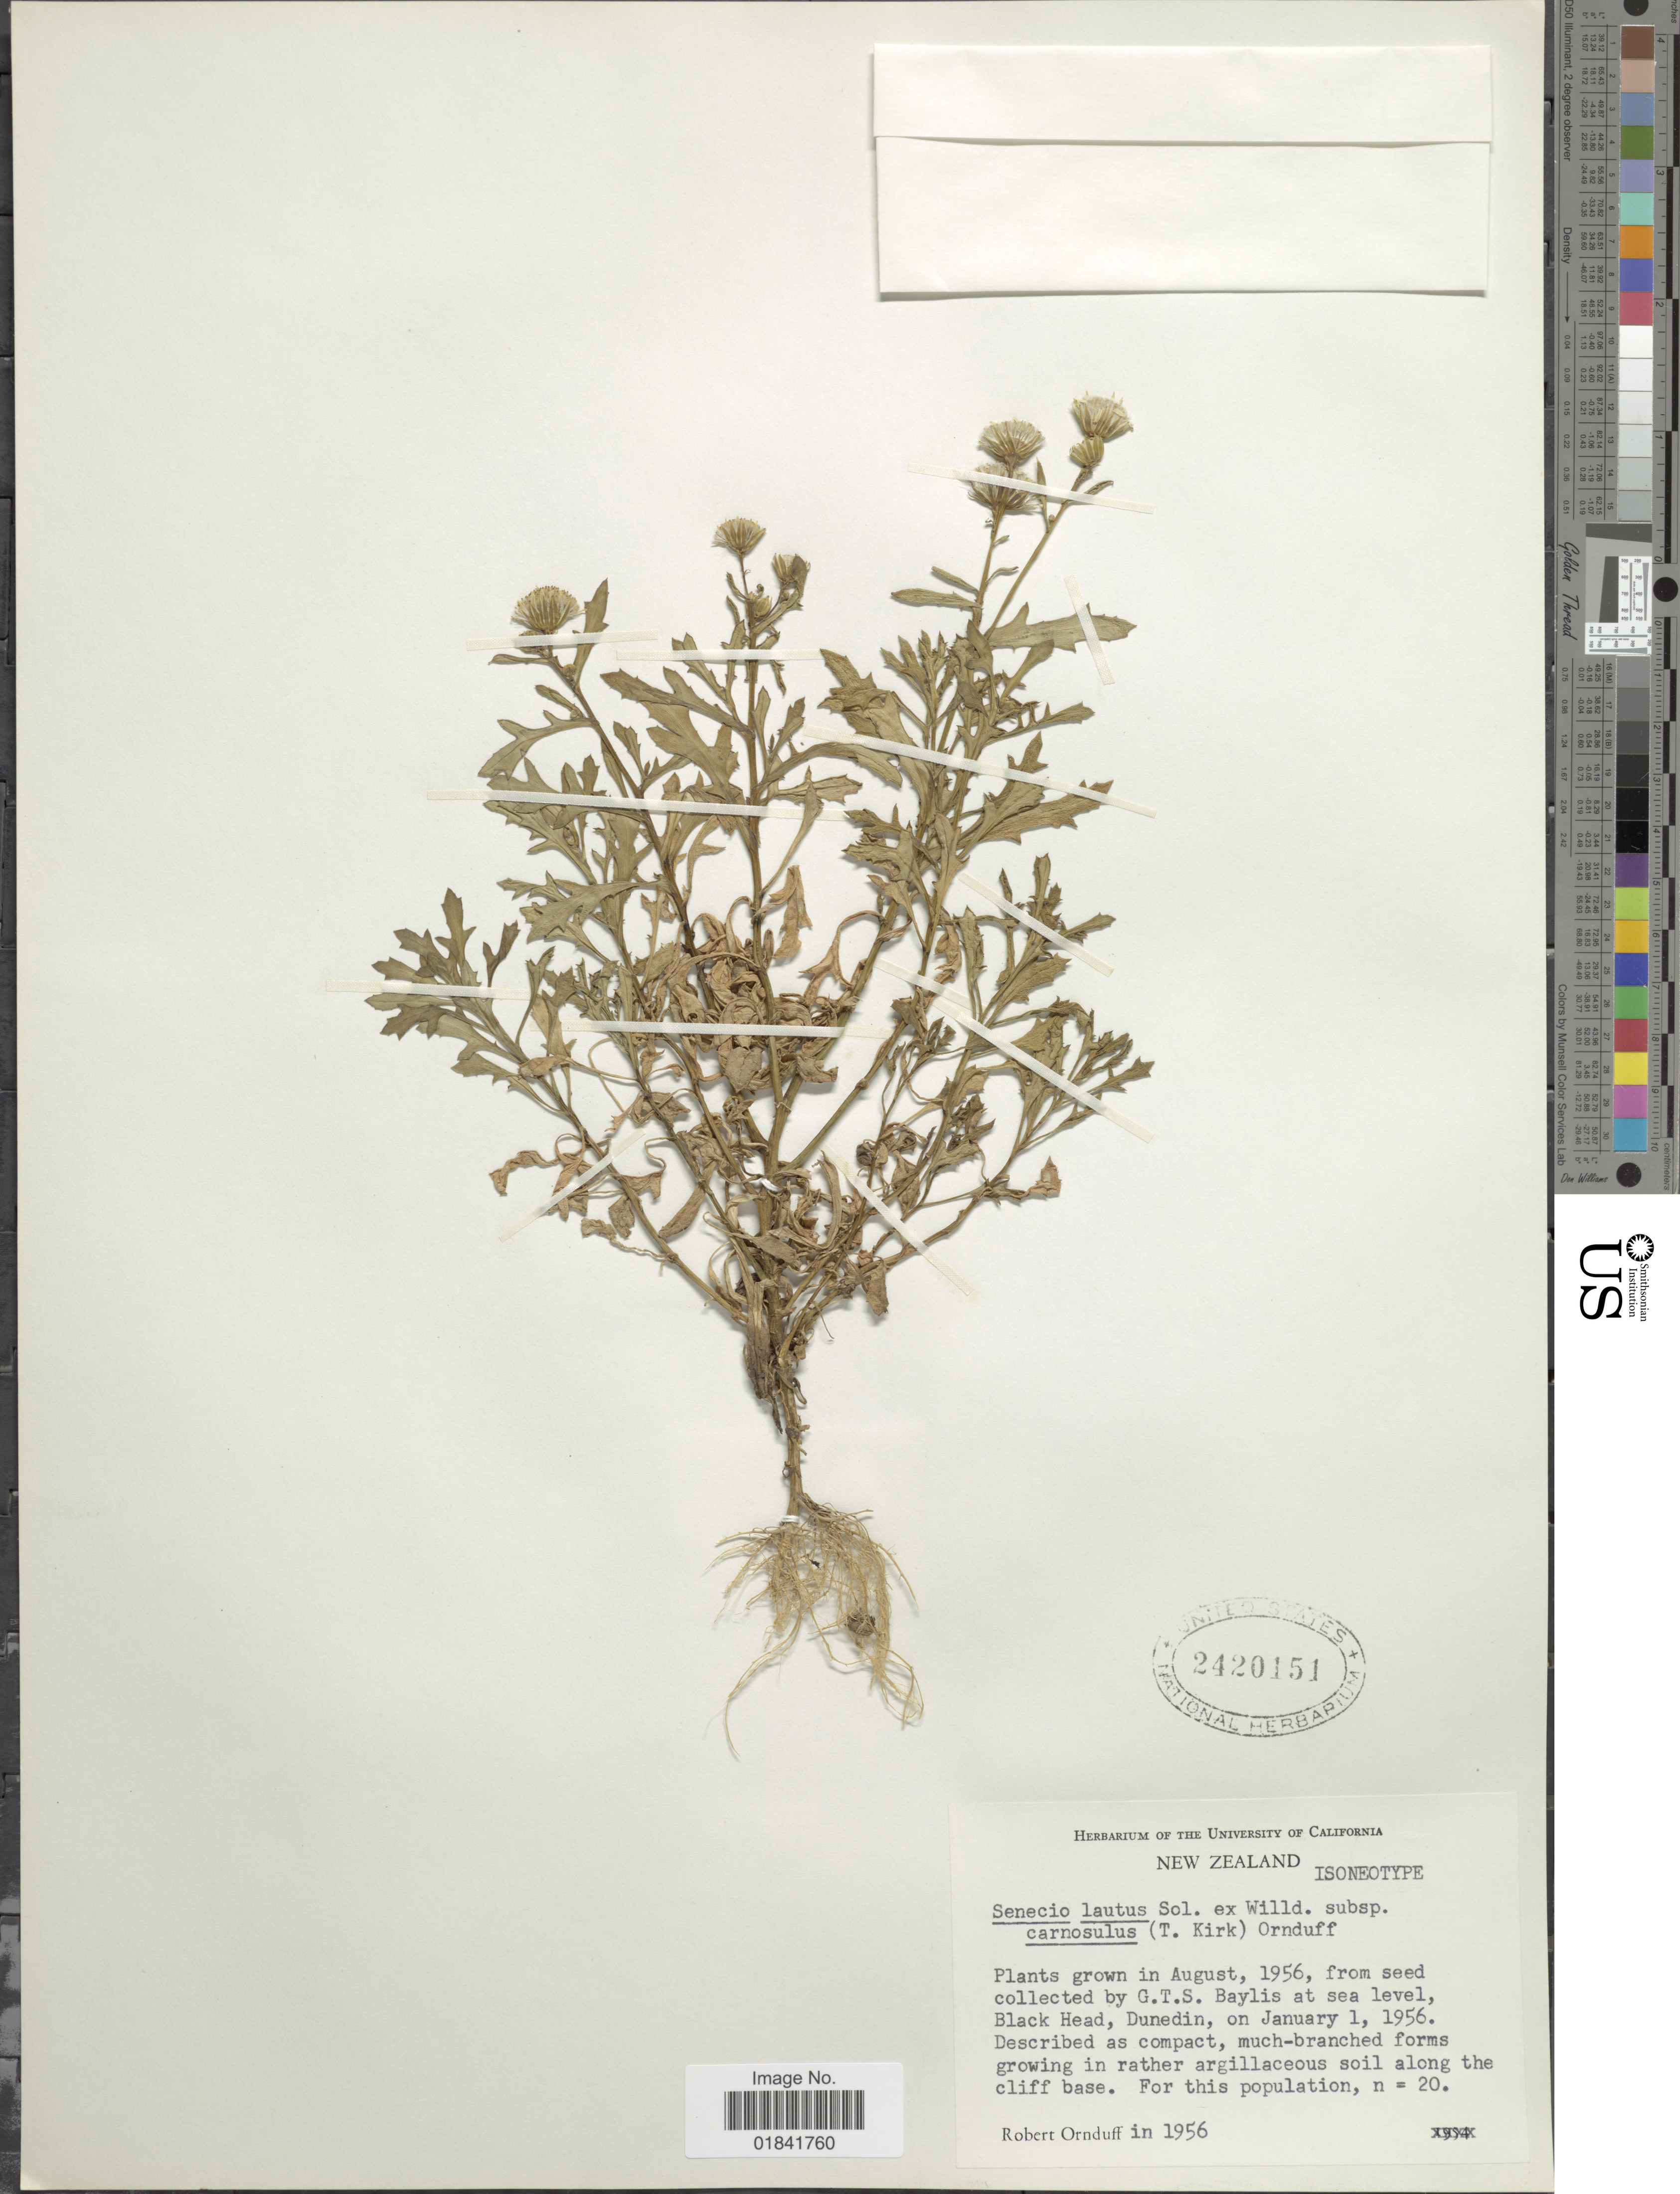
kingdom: Plantae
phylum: Tracheophyta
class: Magnoliopsida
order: Asterales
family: Asteraceae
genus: Senecio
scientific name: Senecio lautus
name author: Sol. ex G. Forst.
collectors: R. Ornduff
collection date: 1956-08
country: New Zealand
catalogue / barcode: US 2420151